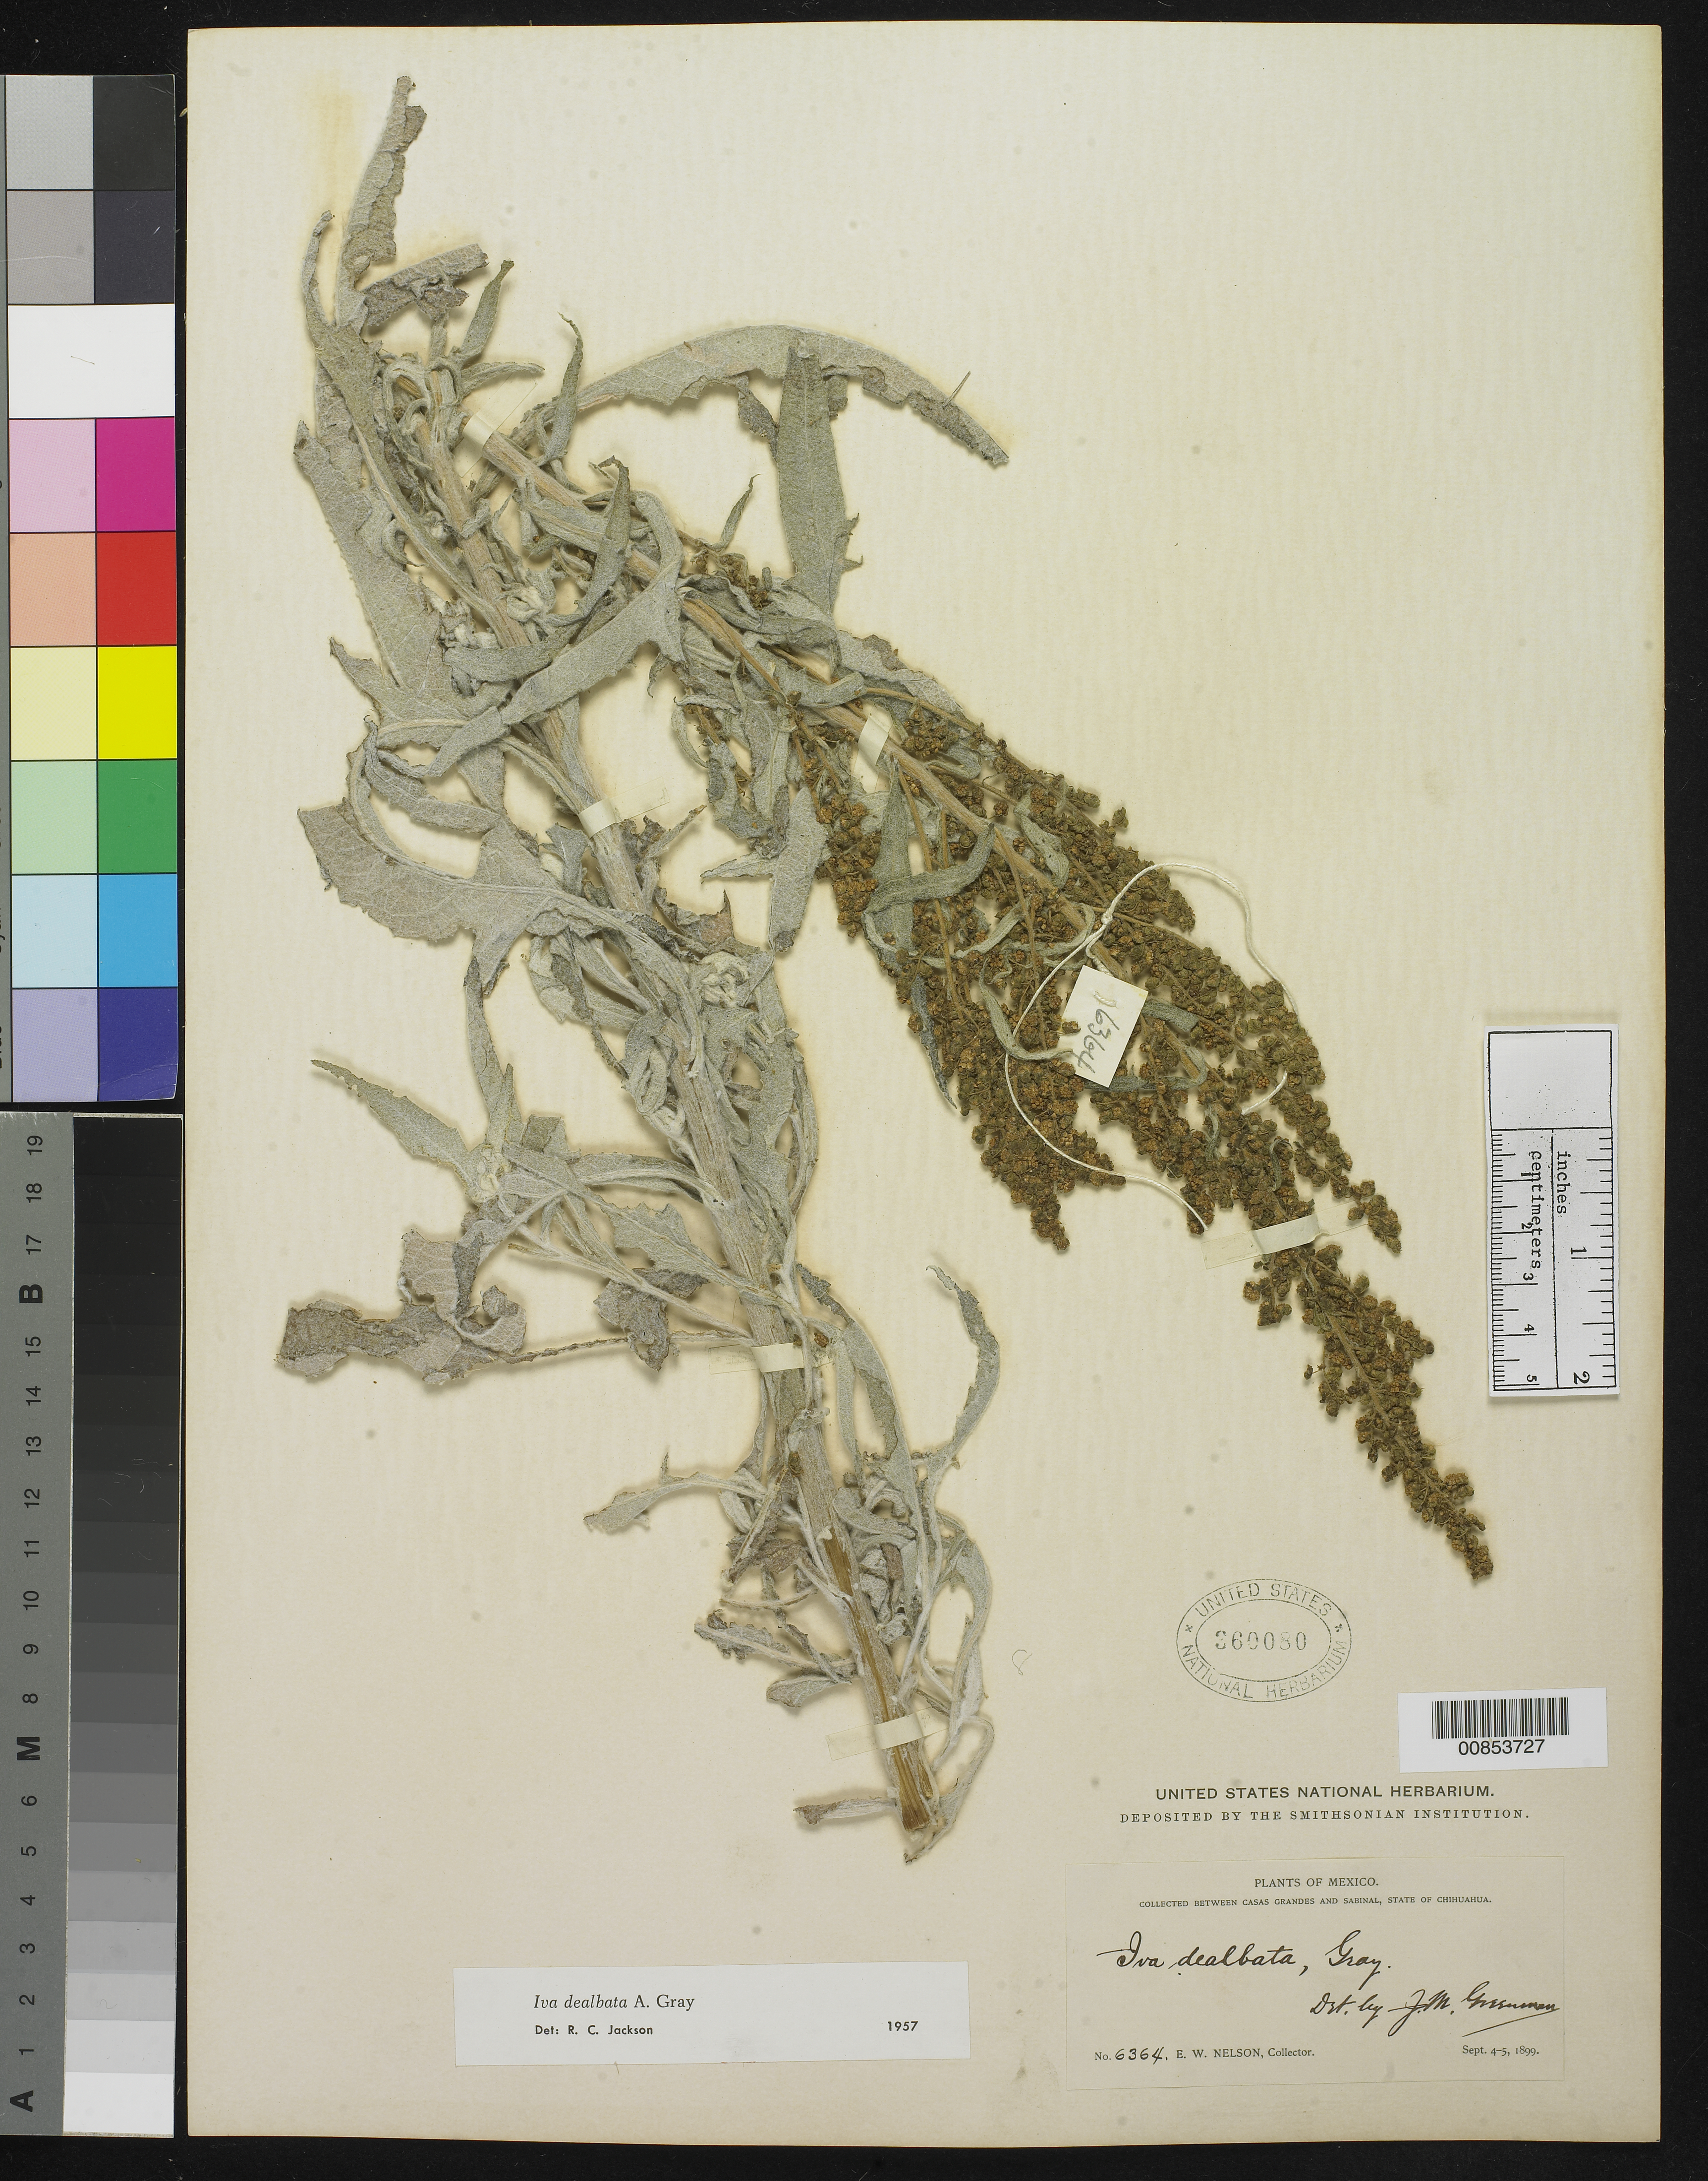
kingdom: Plantae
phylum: Tracheophyta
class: Magnoliopsida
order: Asterales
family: Asteraceae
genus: Iva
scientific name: Iva dealbata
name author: A. Gray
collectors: E. W. Nelson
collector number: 6364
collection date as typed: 04 Sep 1899 to 05 Sep 1899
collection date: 1899-09-04/1899-09-05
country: Mexico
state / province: Chihuahua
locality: Between Casas Grandes and Sabinal, Chihuahua.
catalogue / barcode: US 360080